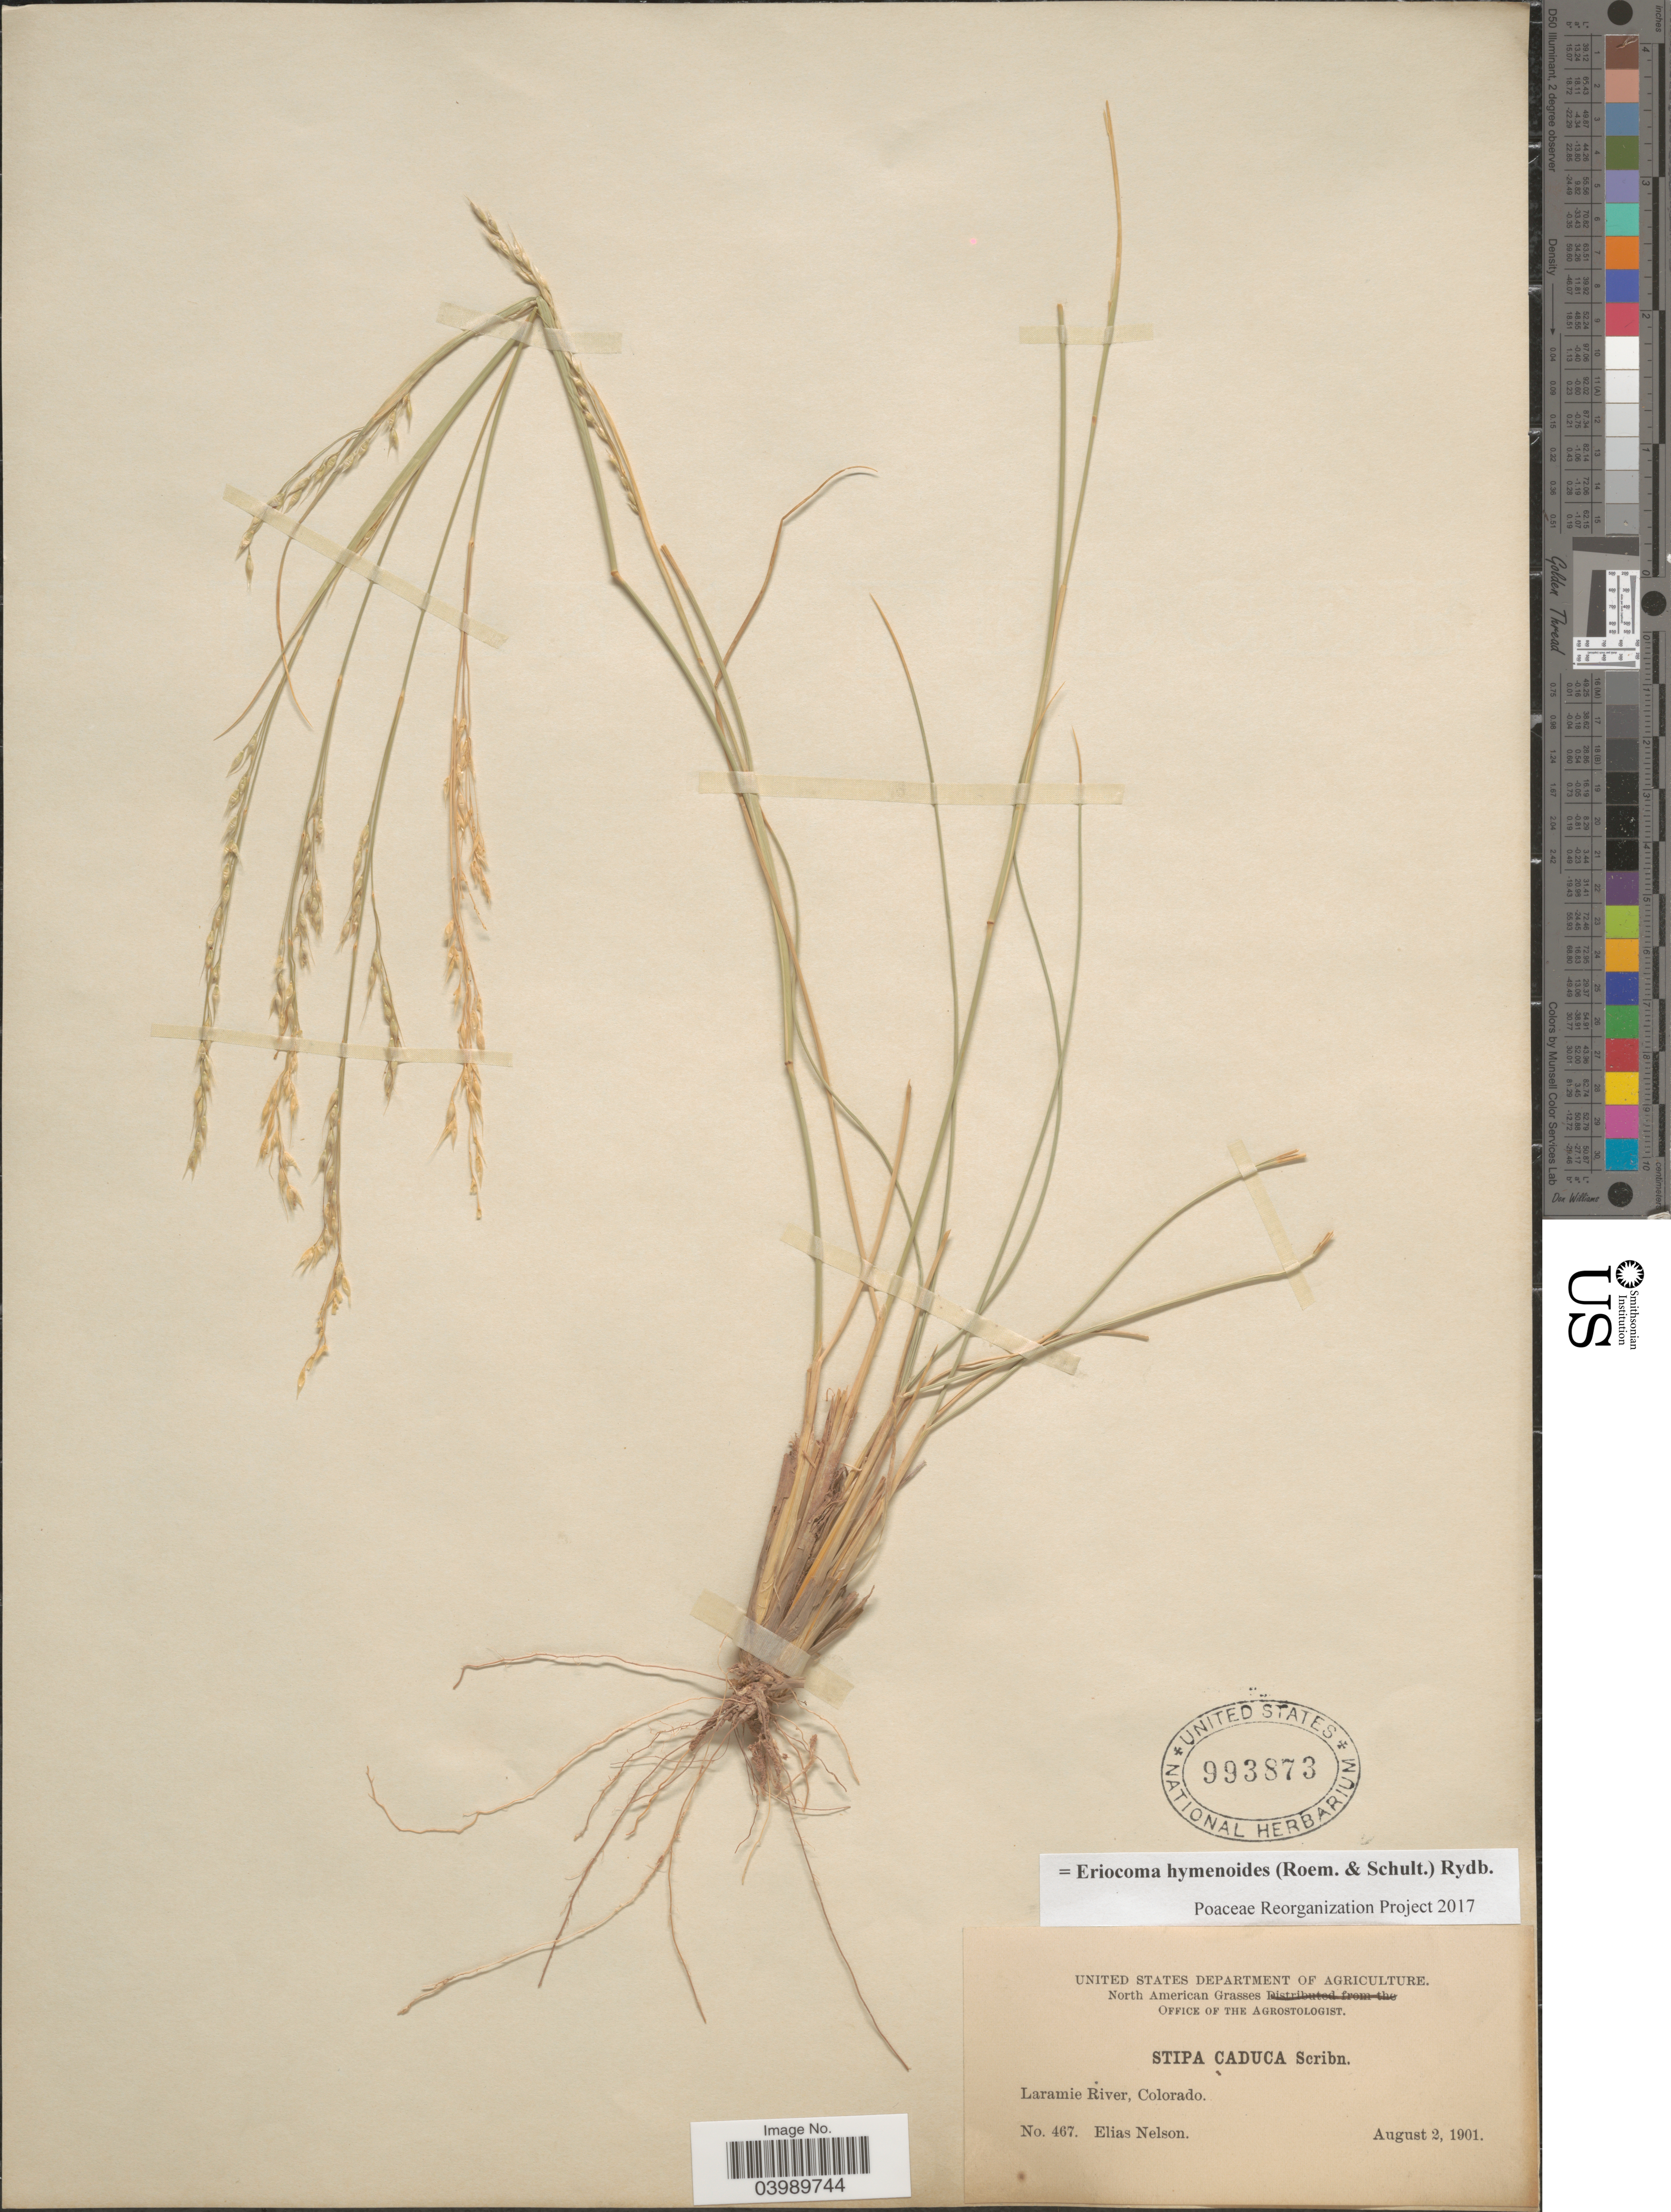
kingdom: Plantae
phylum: Tracheophyta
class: Liliopsida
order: Poales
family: Poaceae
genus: Eriocoma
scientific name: Eriocoma hymenoides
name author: (Roem. & Schult.) Rydb.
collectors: E. Nelson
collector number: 467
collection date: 1901-08-02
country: United States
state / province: Colorado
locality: Laramie River.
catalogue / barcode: US 993873